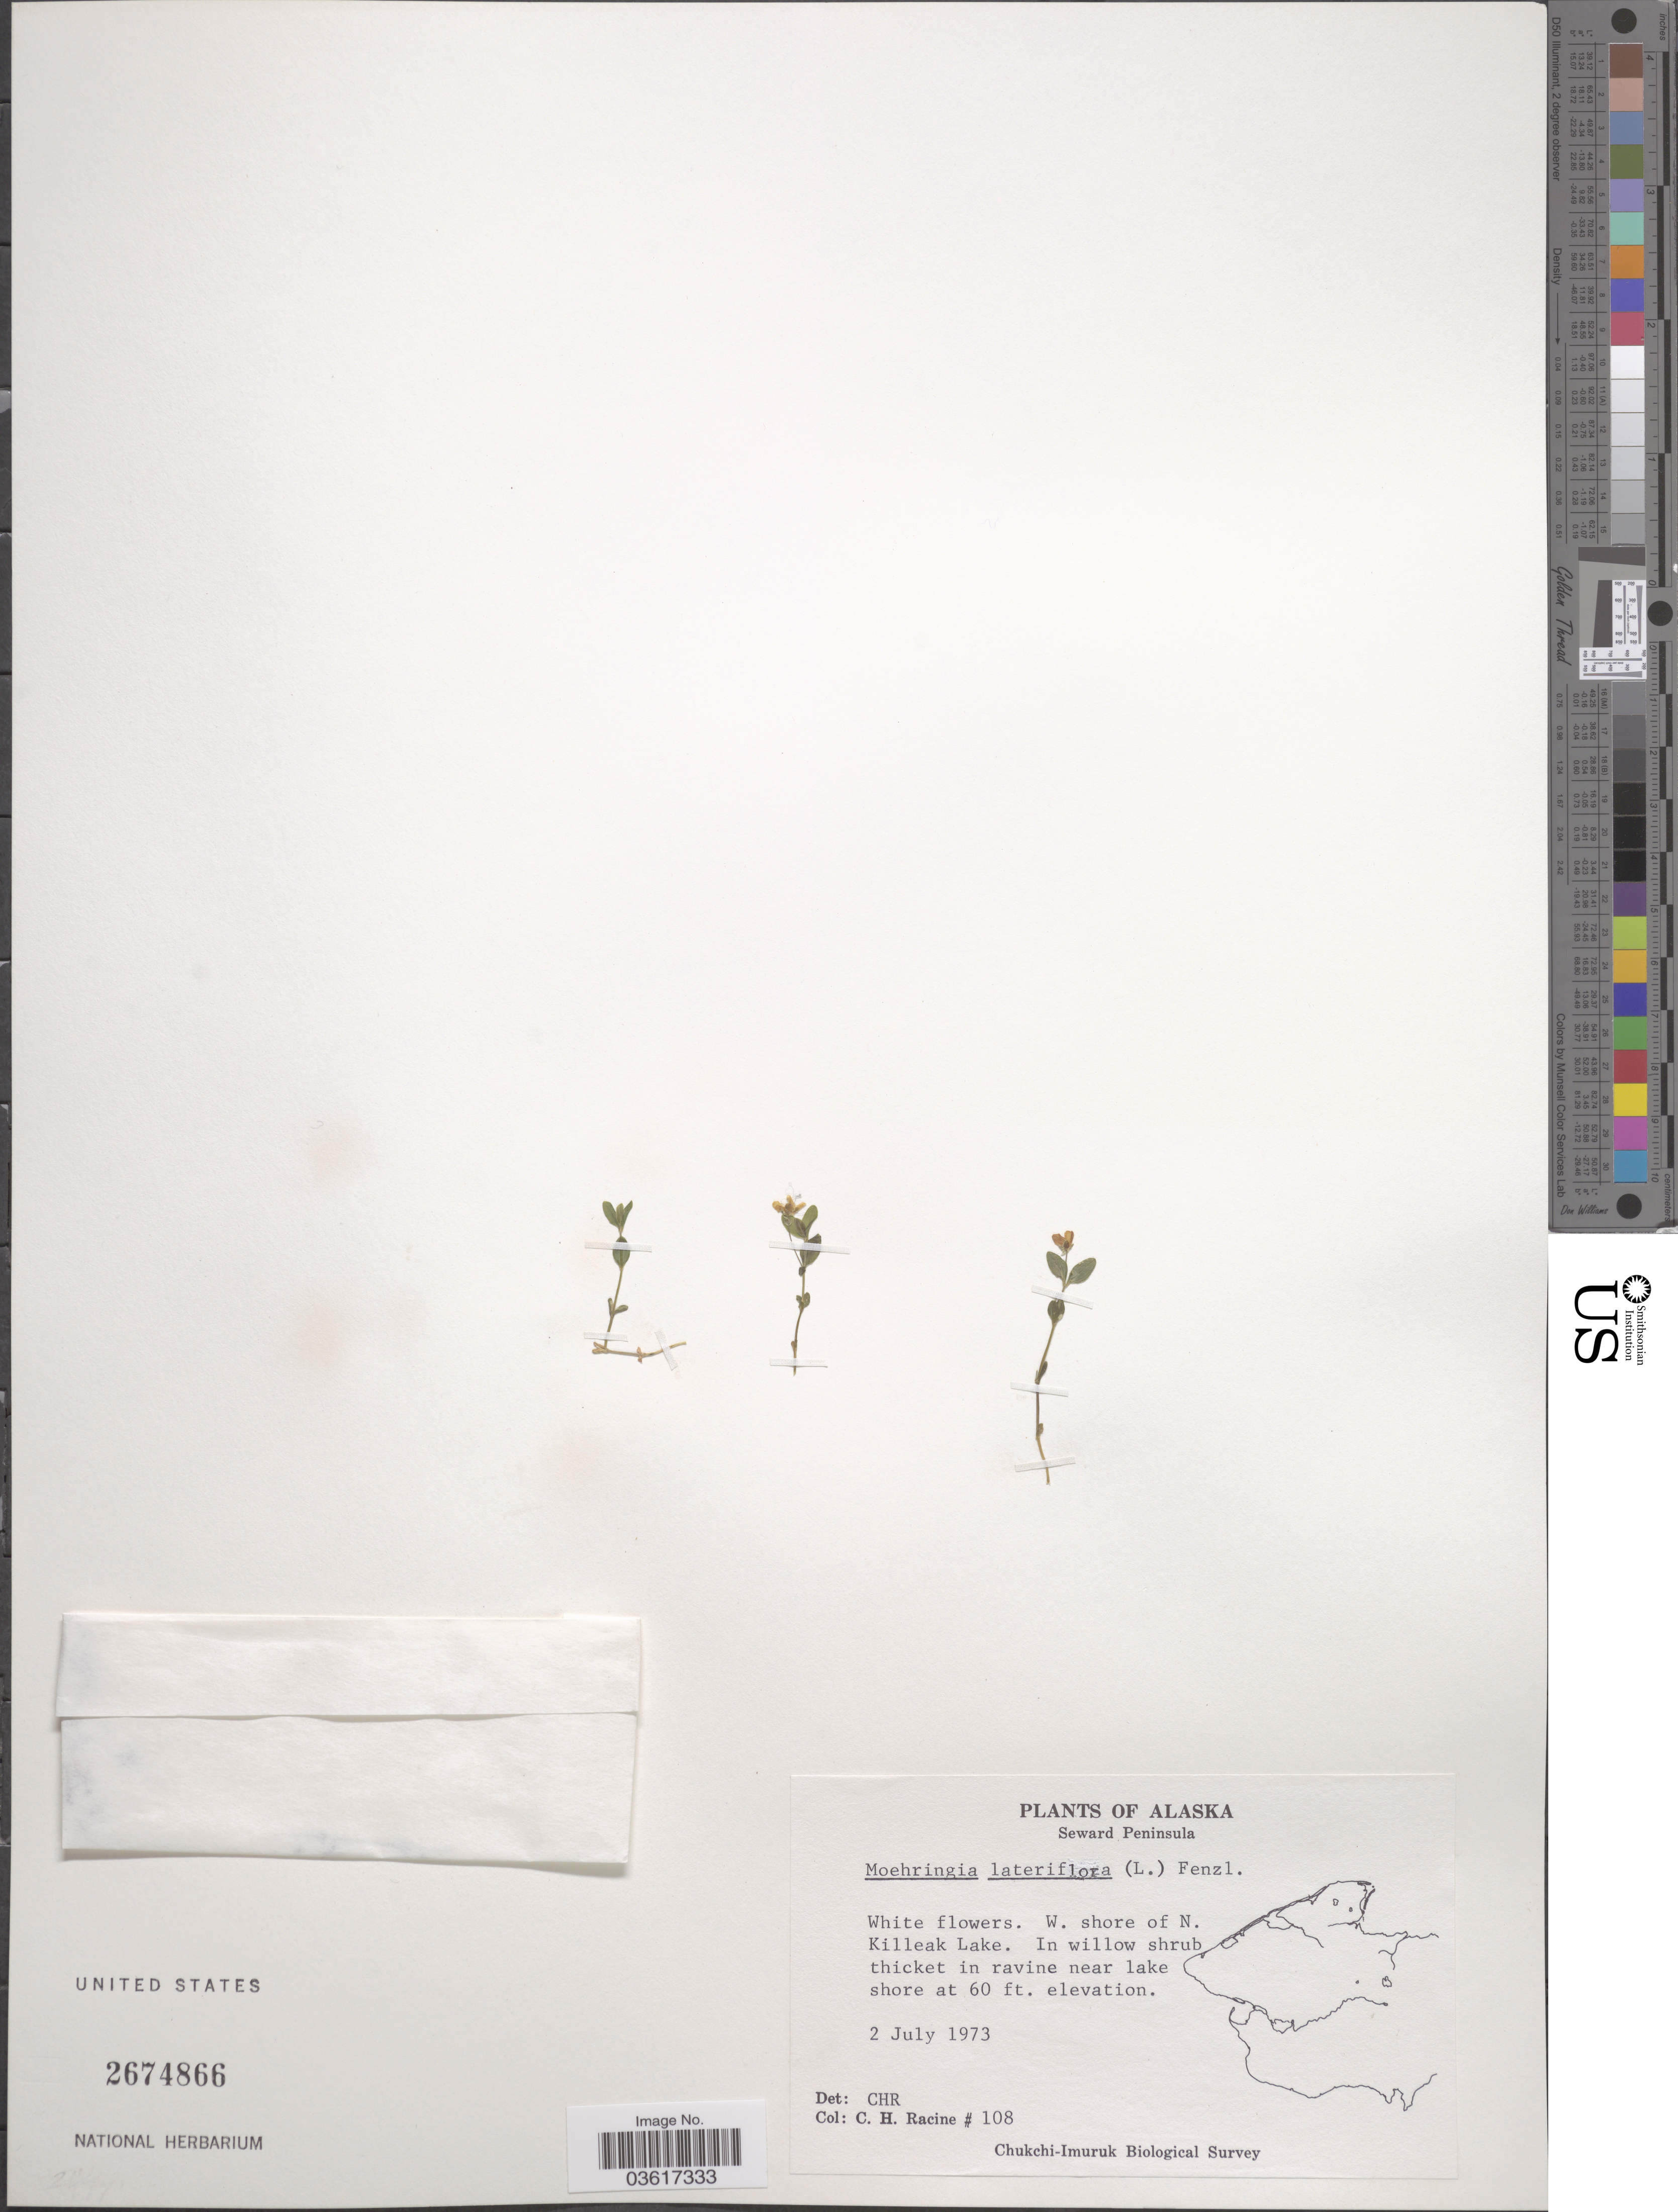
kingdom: Plantae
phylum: Tracheophyta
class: Magnoliopsida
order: Caryophyllales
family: Caryophyllaceae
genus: Moehringia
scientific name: Moehringia lateriflora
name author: (L.) Fenzl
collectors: C. Racine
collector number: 108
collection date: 1973-07-02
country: United States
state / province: Alaska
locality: Seward Peninsula. W. shore of N. Killeak Lake.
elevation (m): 18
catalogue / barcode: US 2674866